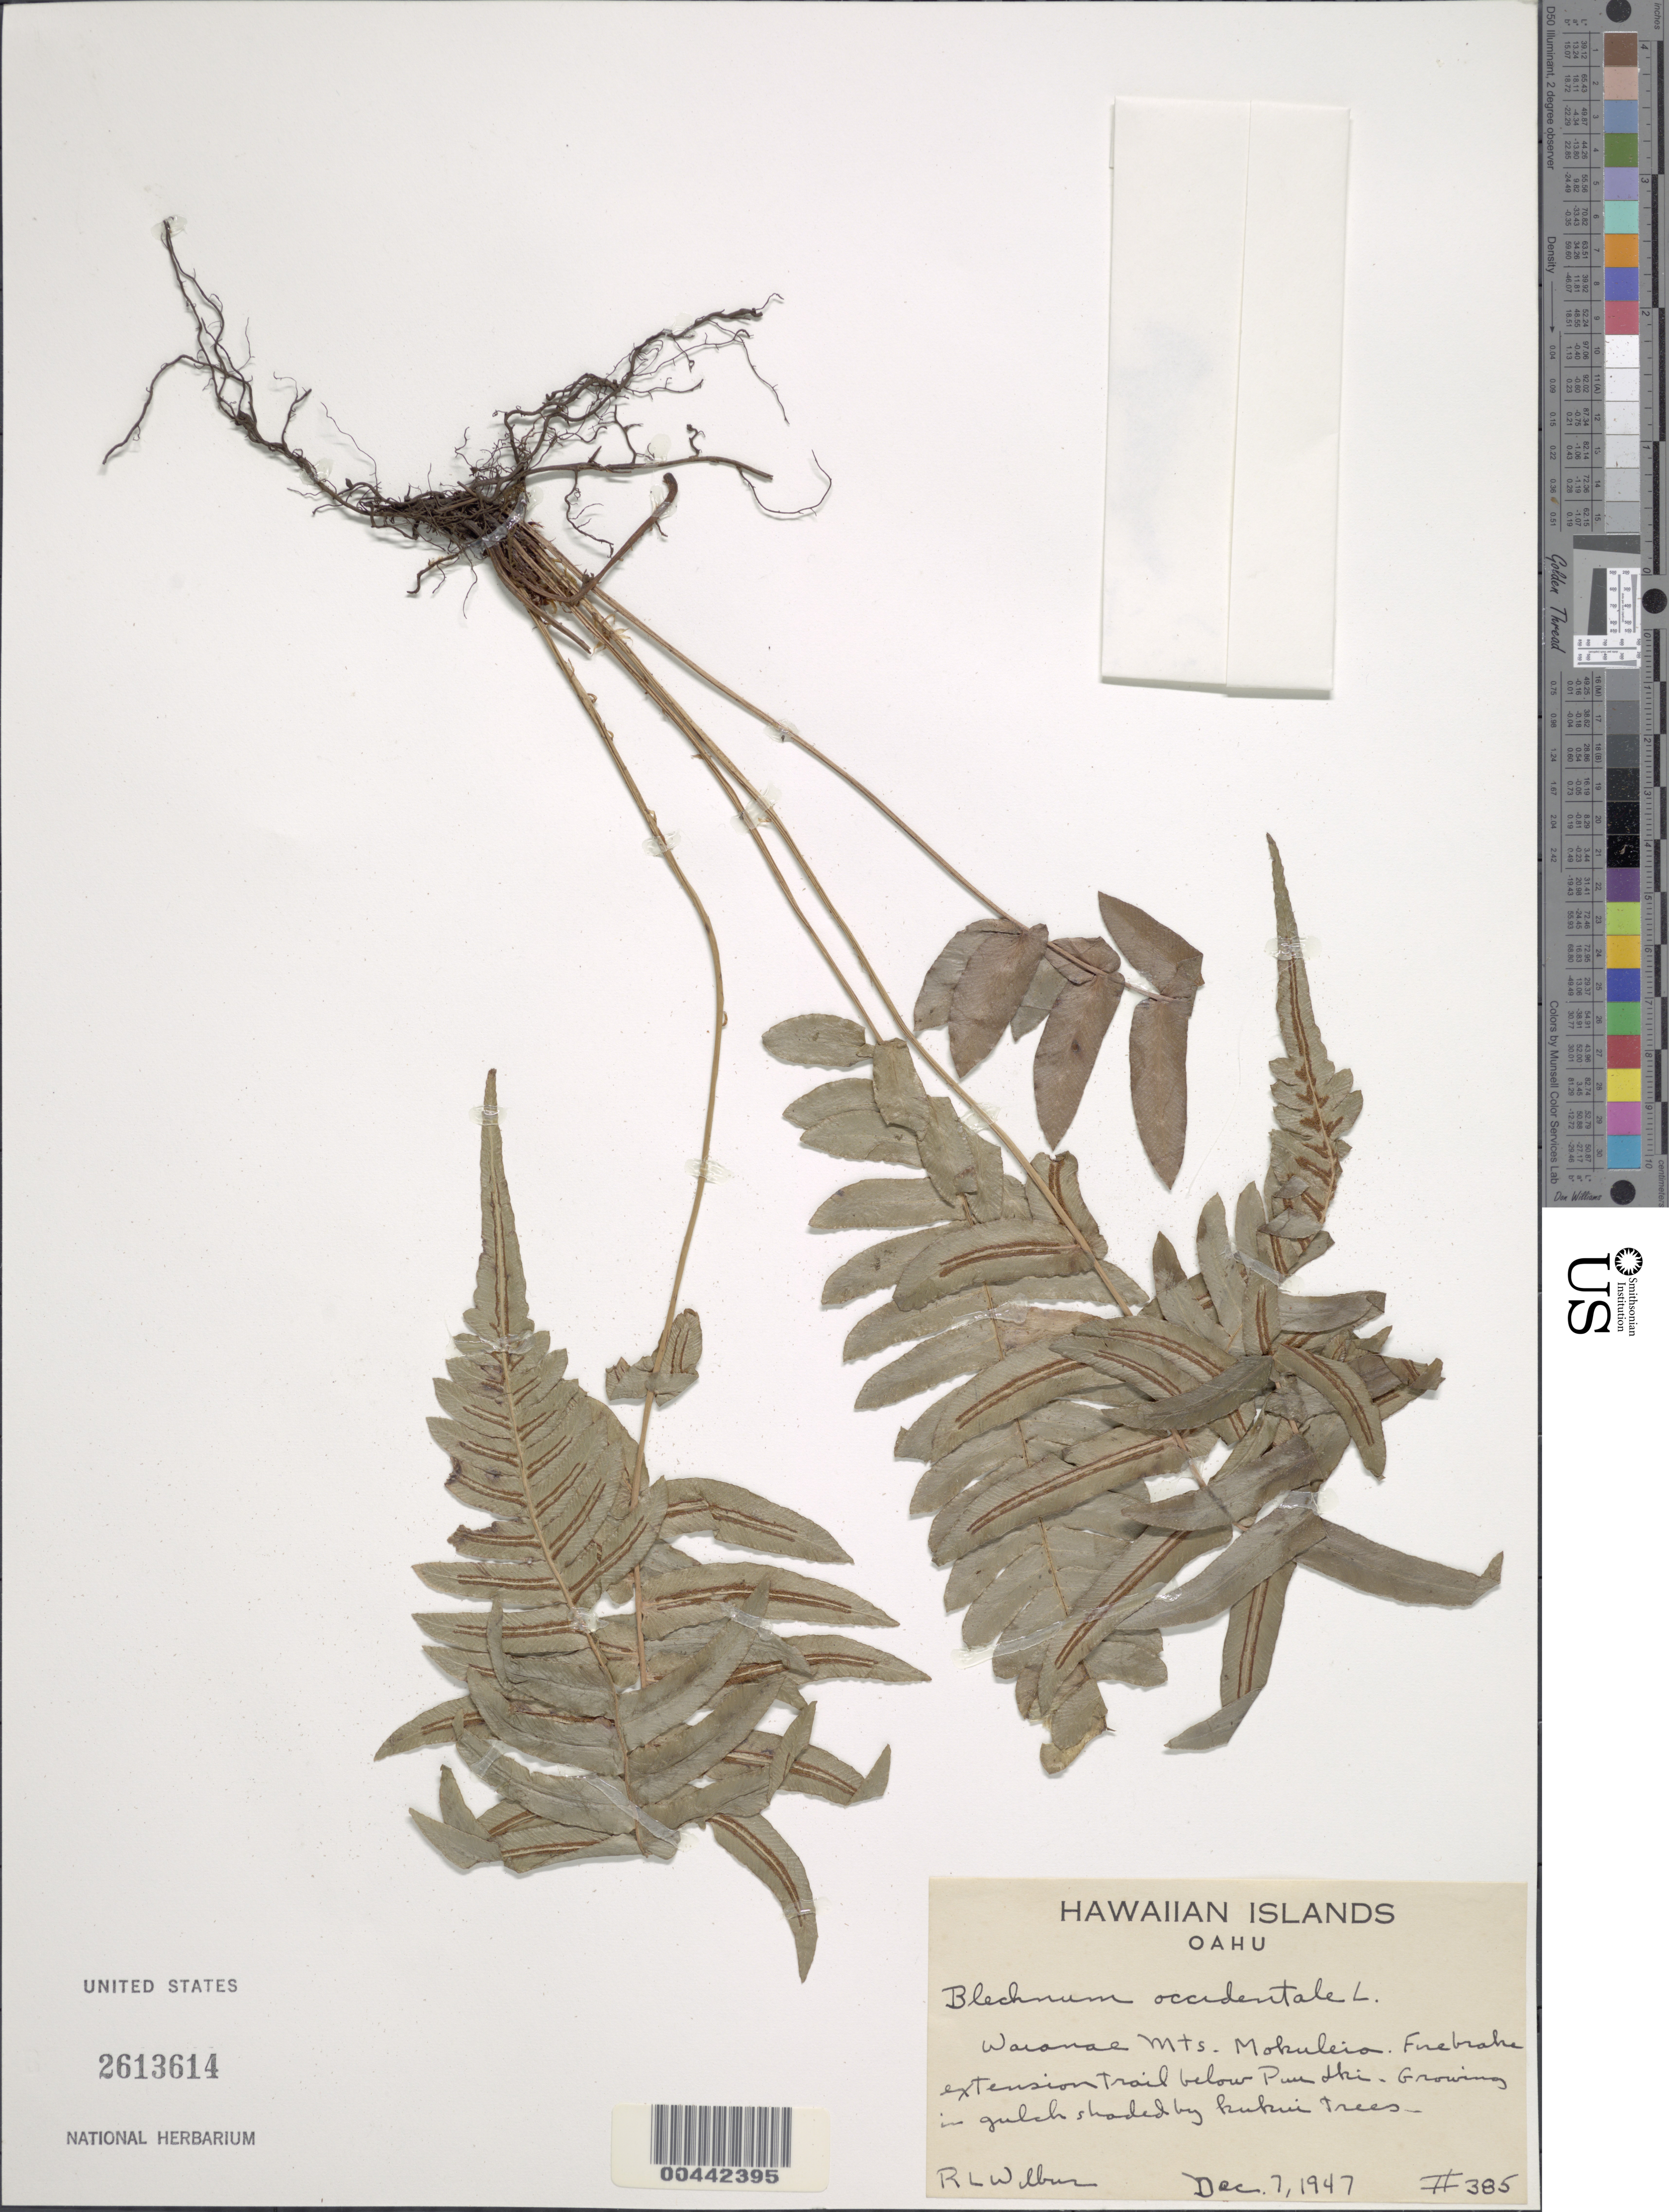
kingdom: Plantae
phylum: Tracheophyta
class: Polypodiopsida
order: Polypodiales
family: Blechnaceae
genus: Blechnum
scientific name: Blechnum appendiculatum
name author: Willd.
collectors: R. L. Wilbur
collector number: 385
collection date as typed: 7 Dec 1947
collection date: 1947-12-07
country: United States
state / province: Hawaii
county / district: Honolulu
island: Oahu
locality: Waianae Mts., Mokuleia, fiebreak extension train below Puu Iki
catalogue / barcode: US 2613614